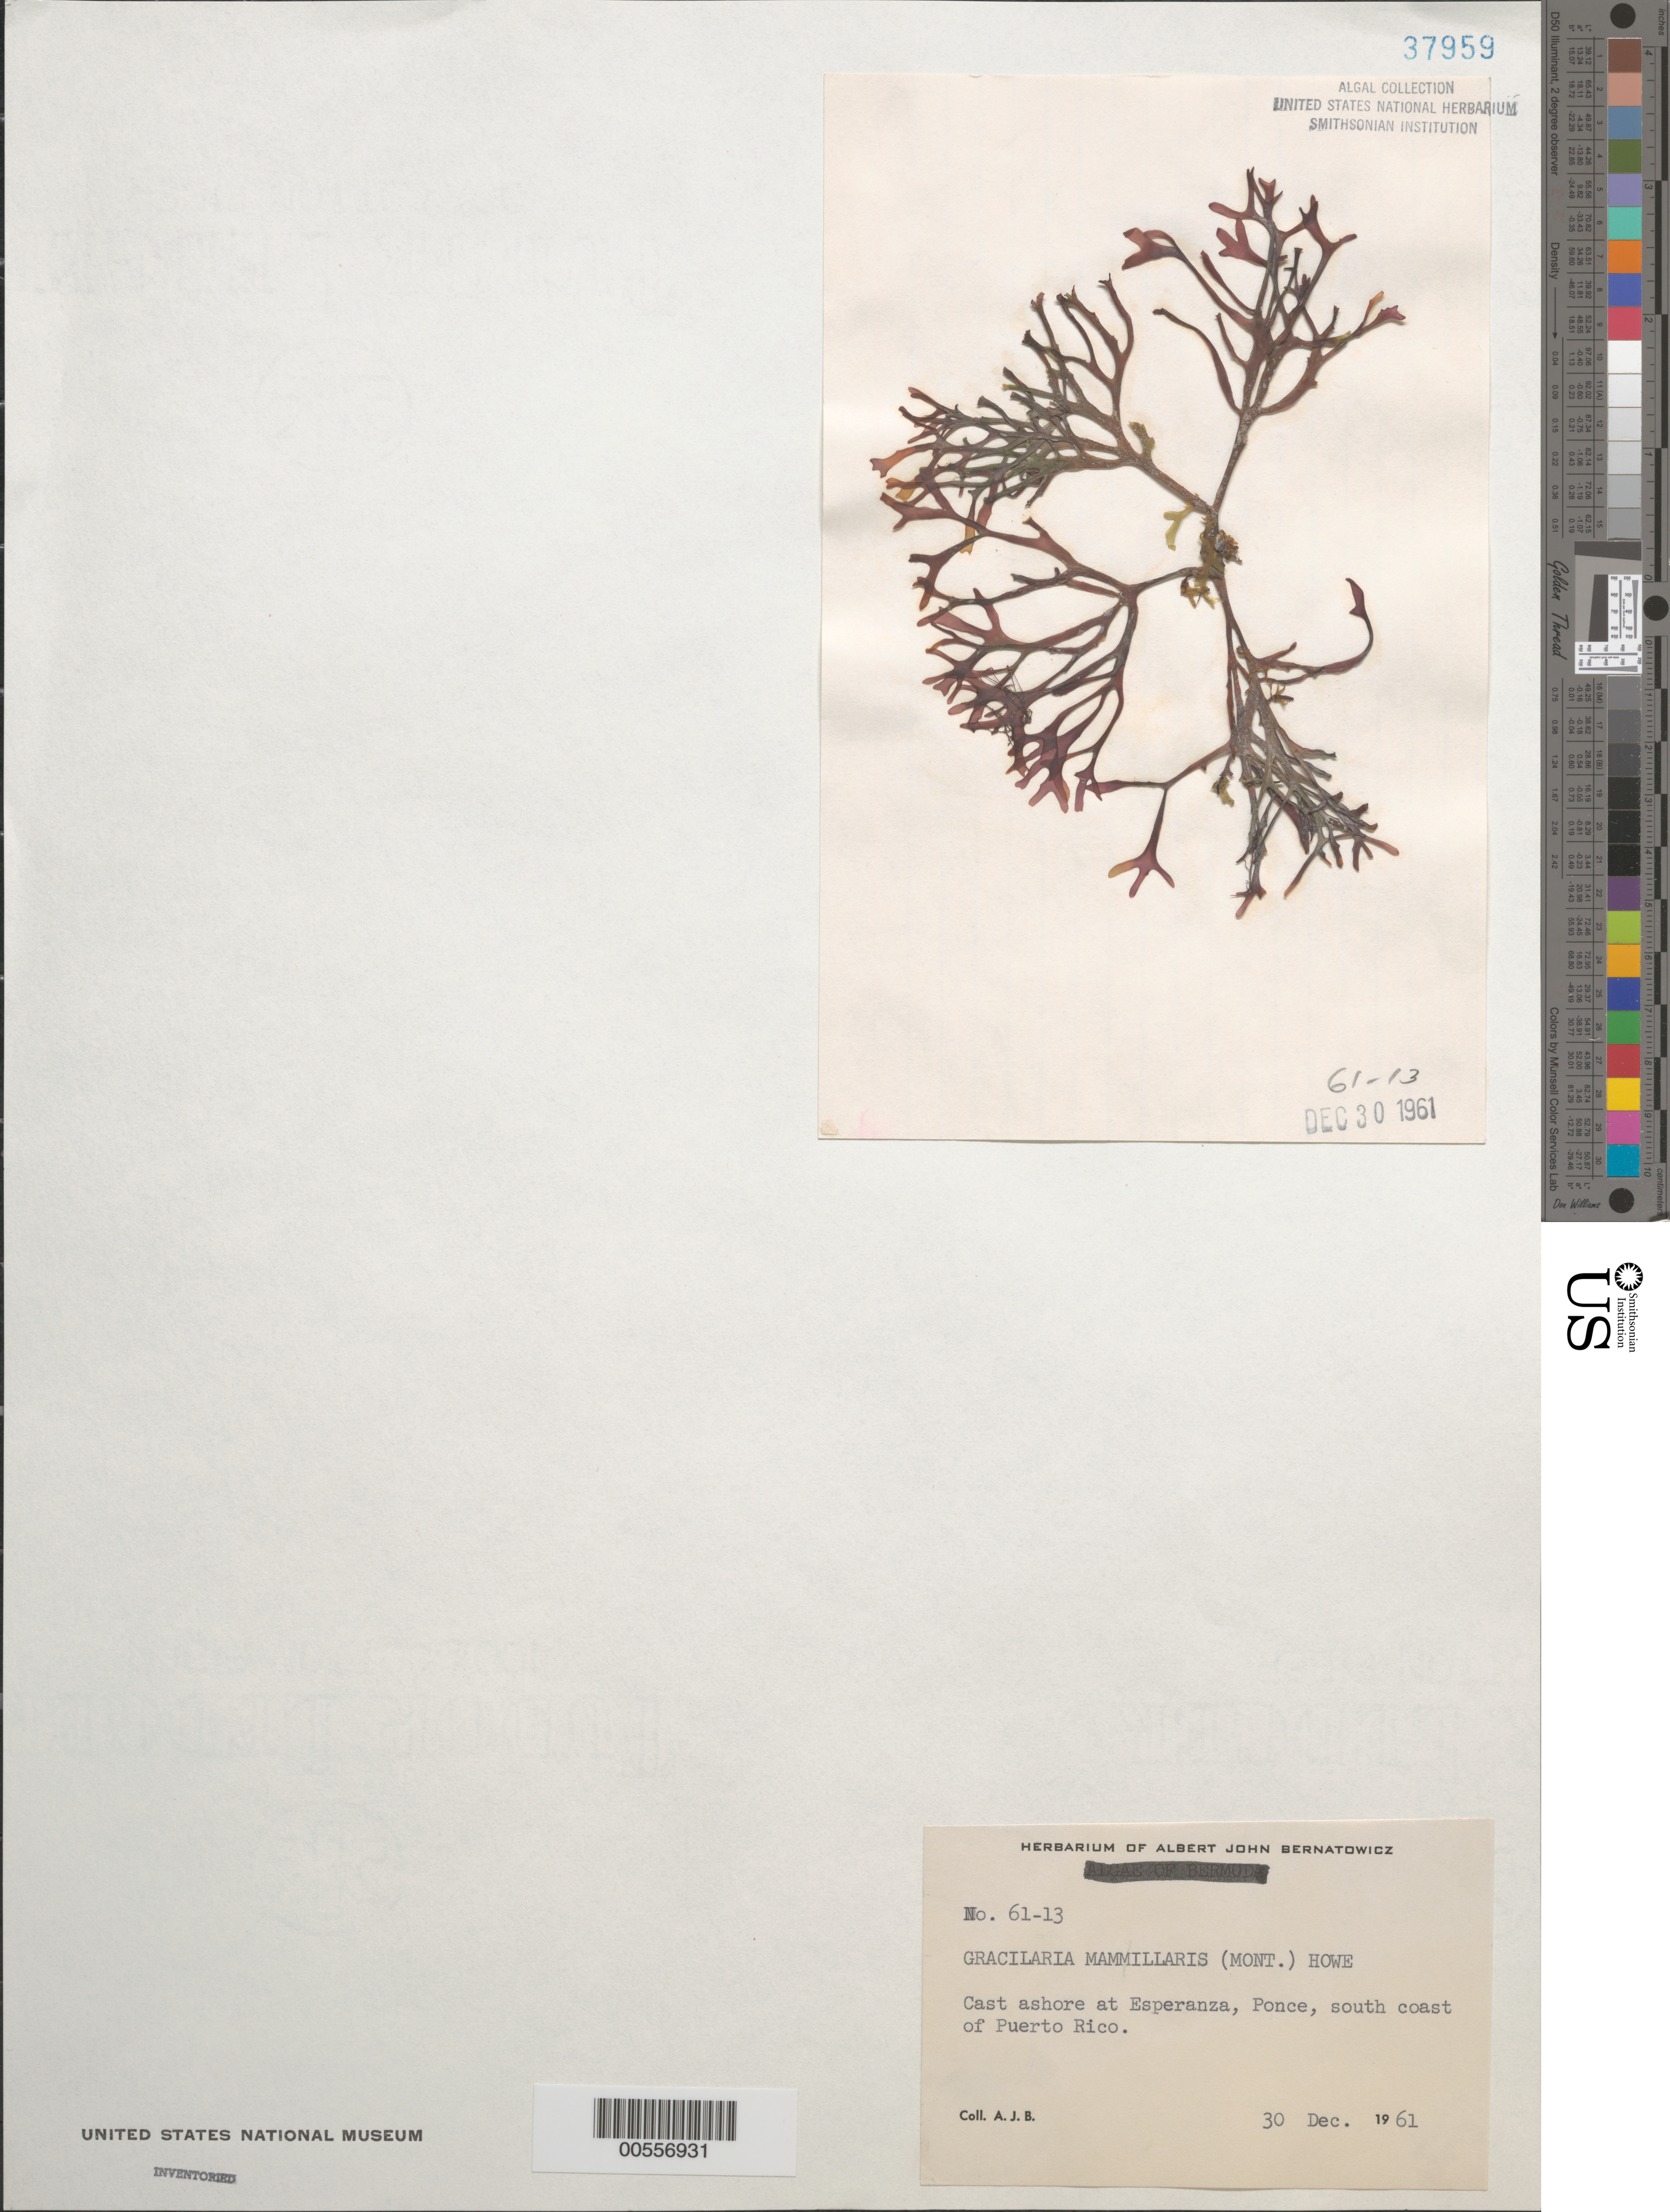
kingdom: Plantae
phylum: Rhodophyta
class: Florideophyceae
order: Gracilariales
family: Gracilariaceae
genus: Gracilaria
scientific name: Gracilaria mammillaris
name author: (Mont.) M. Howe in Britton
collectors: A. Bernatowicz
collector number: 61-13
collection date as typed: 30 Dec 1961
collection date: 1961-12-30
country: Puerto Rico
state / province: Ponce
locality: Esperanza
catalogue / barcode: US 37959